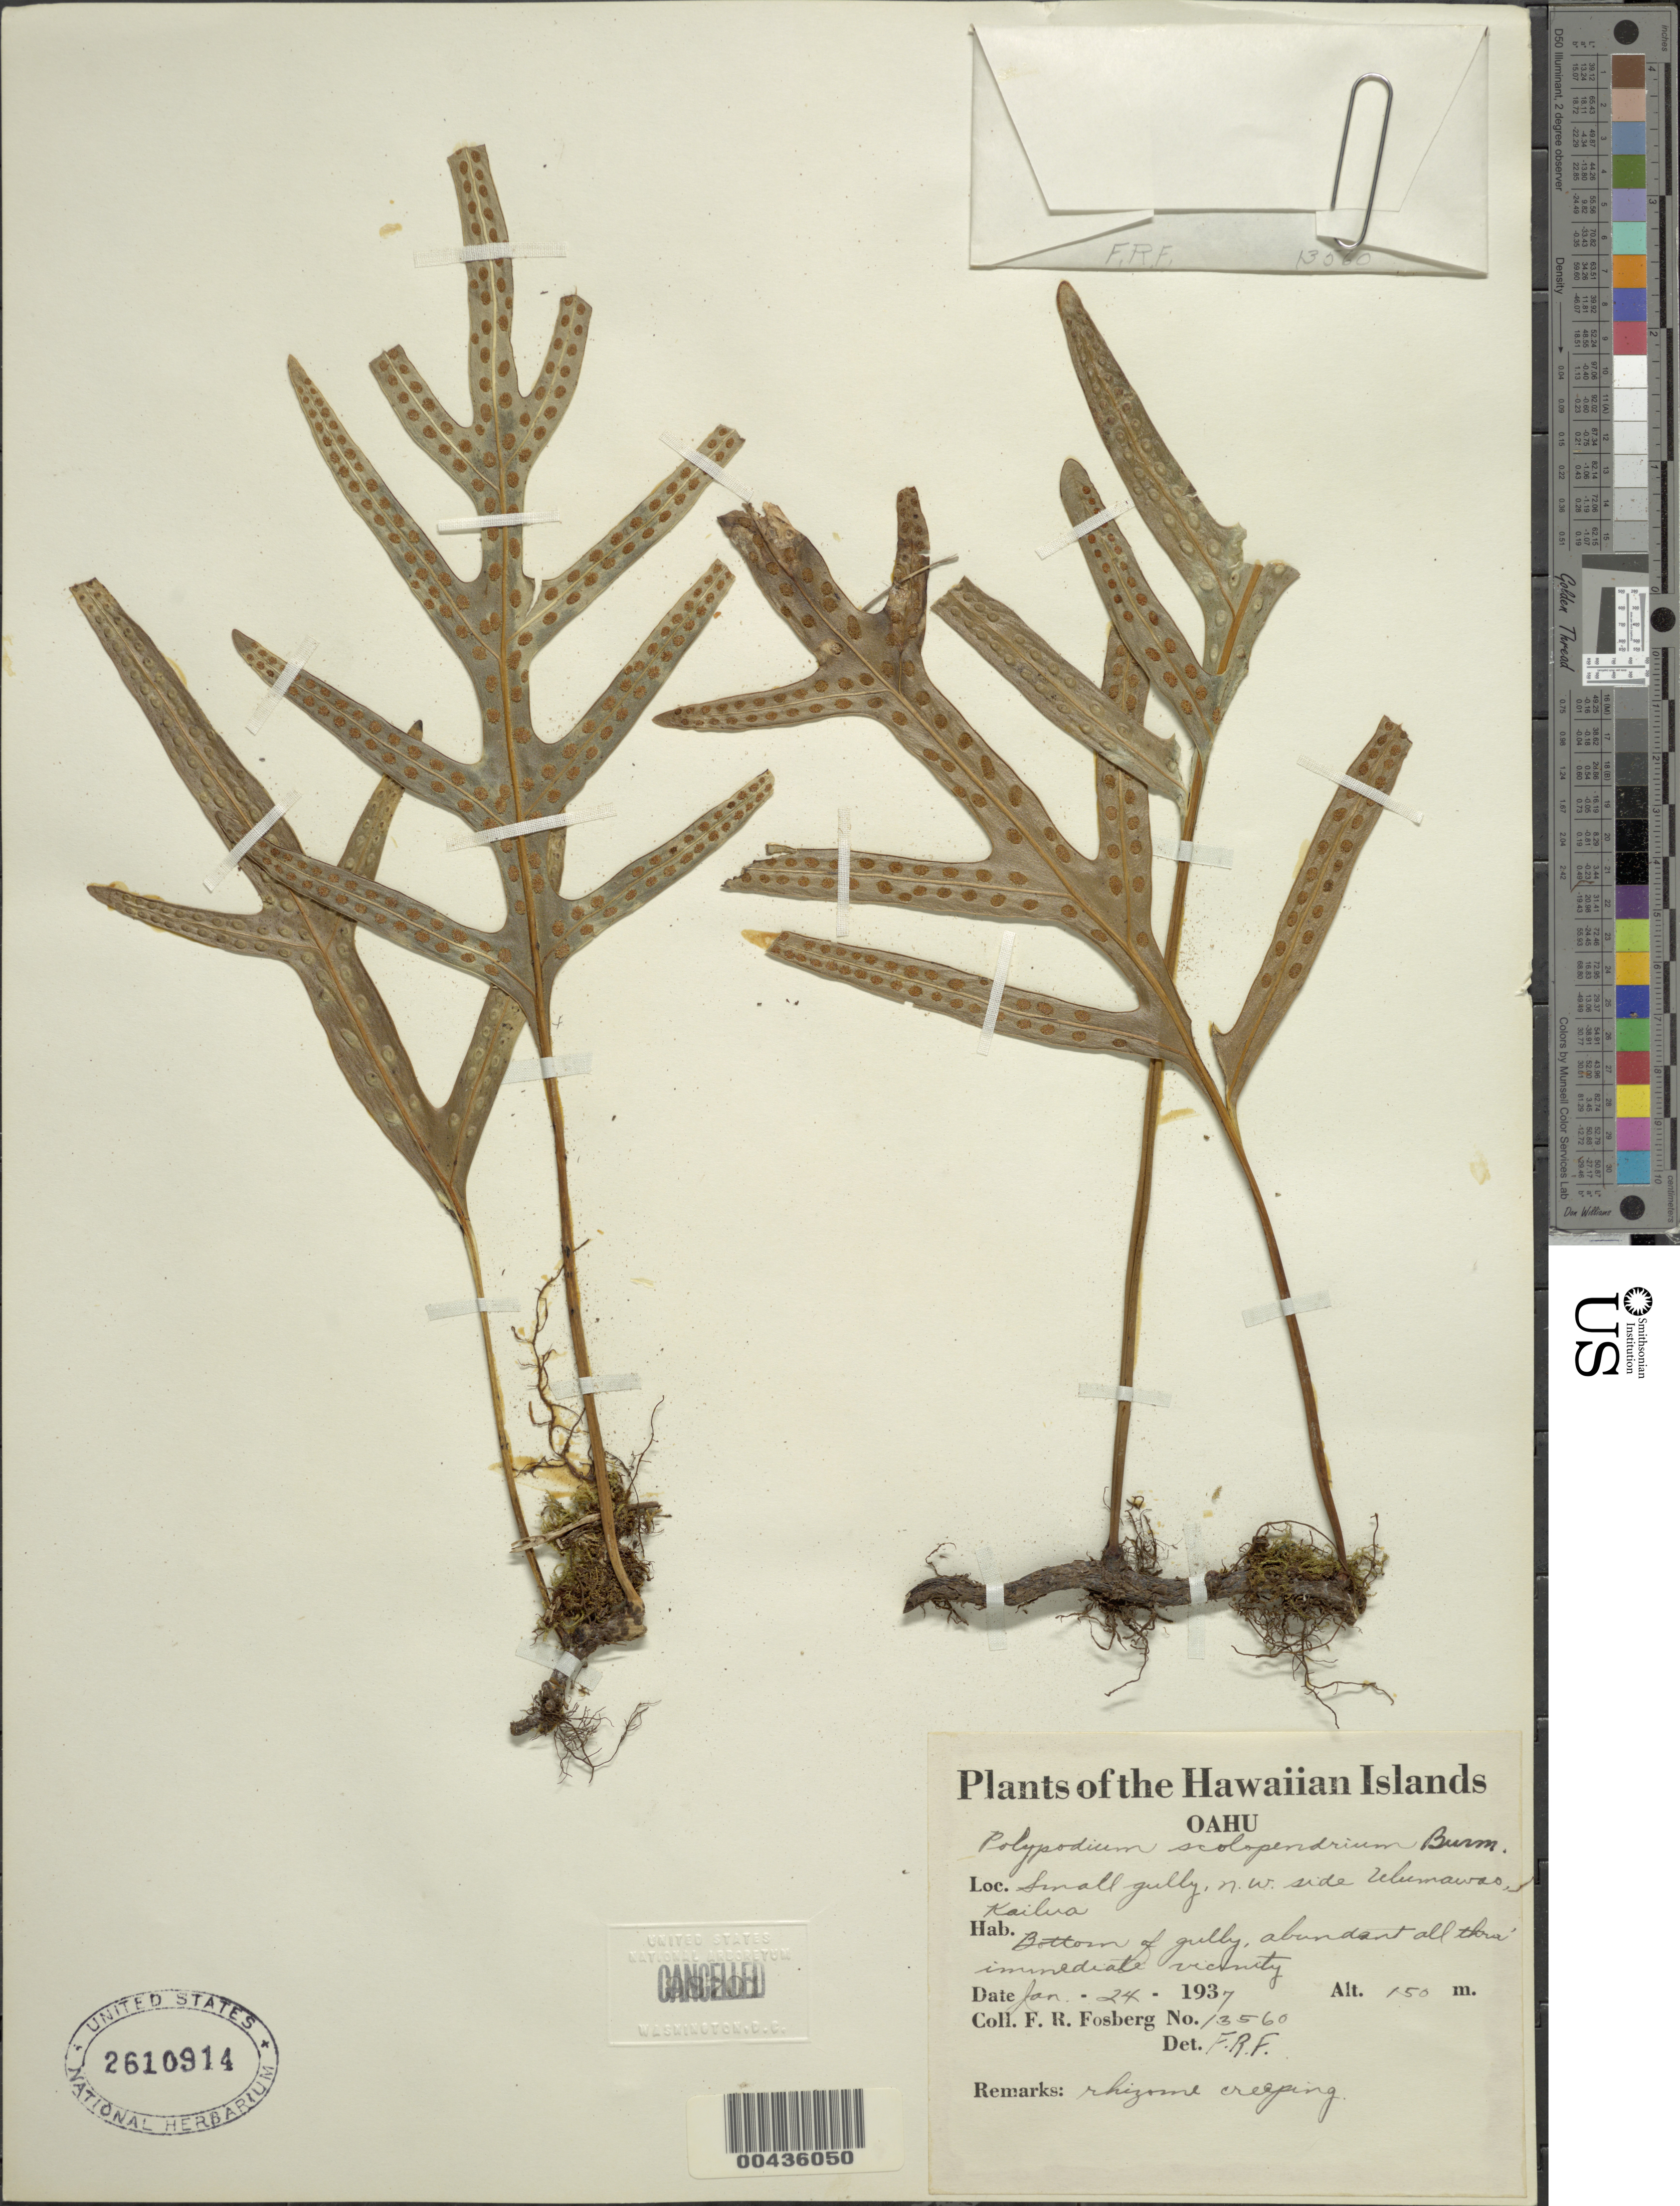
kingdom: Plantae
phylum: Tracheophyta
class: Polypodiopsida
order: Polypodiales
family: Polypodiaceae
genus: Polypodium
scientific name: Polypodium scolopendria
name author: Burm. f.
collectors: F. R. Fosberg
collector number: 13560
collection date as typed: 24 Jan 1937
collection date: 1937-01-24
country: United States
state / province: Hawaii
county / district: Honolulu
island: Oahu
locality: NW side Ulumawao, Kailua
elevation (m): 150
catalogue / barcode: US 2610914